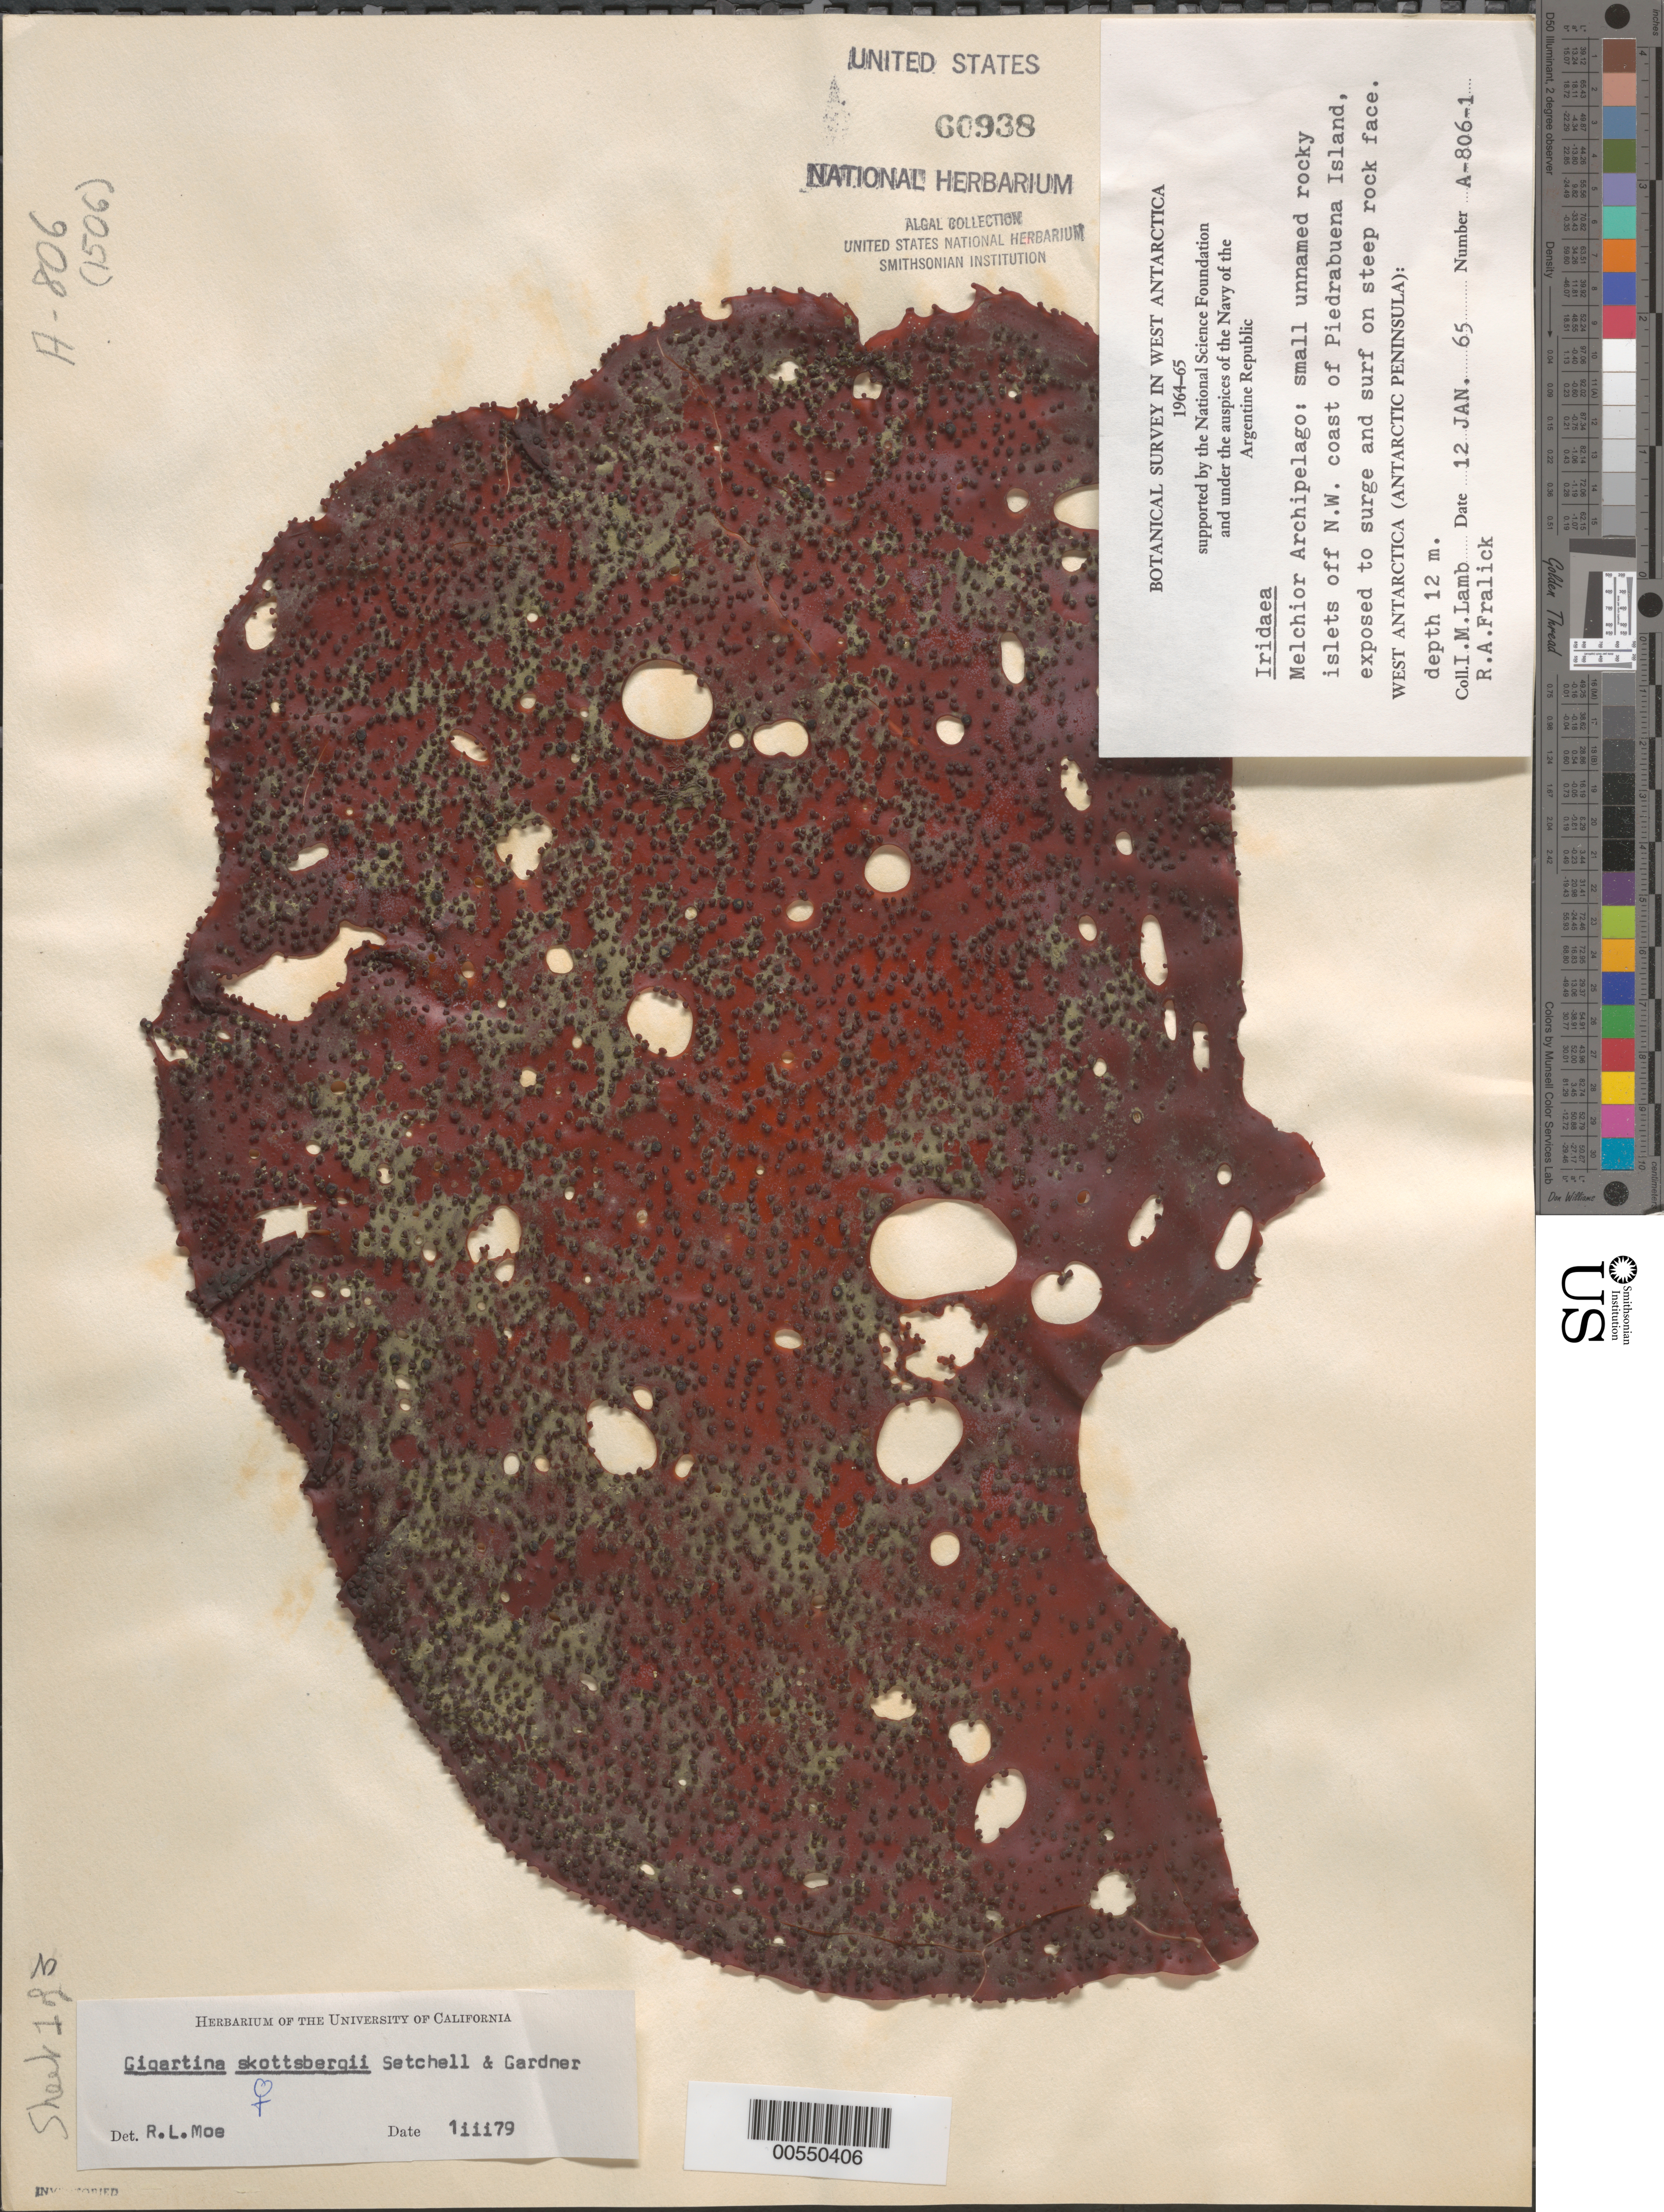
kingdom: Plantae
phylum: Rhodophyta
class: Florideophyceae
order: Gigartinales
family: Gigartinaceae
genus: Sarcopeltis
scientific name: Sarcopeltis skottsbergii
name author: (Setchell & N.L. Gardner) Hommersand et al.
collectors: I. M. Lamb & R. Fralick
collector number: A-806-1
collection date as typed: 12 Jan 1965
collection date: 1965-01-12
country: Antarctica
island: Melchior Islands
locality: Rocky Islets off northwest Eta Island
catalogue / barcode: US 60938